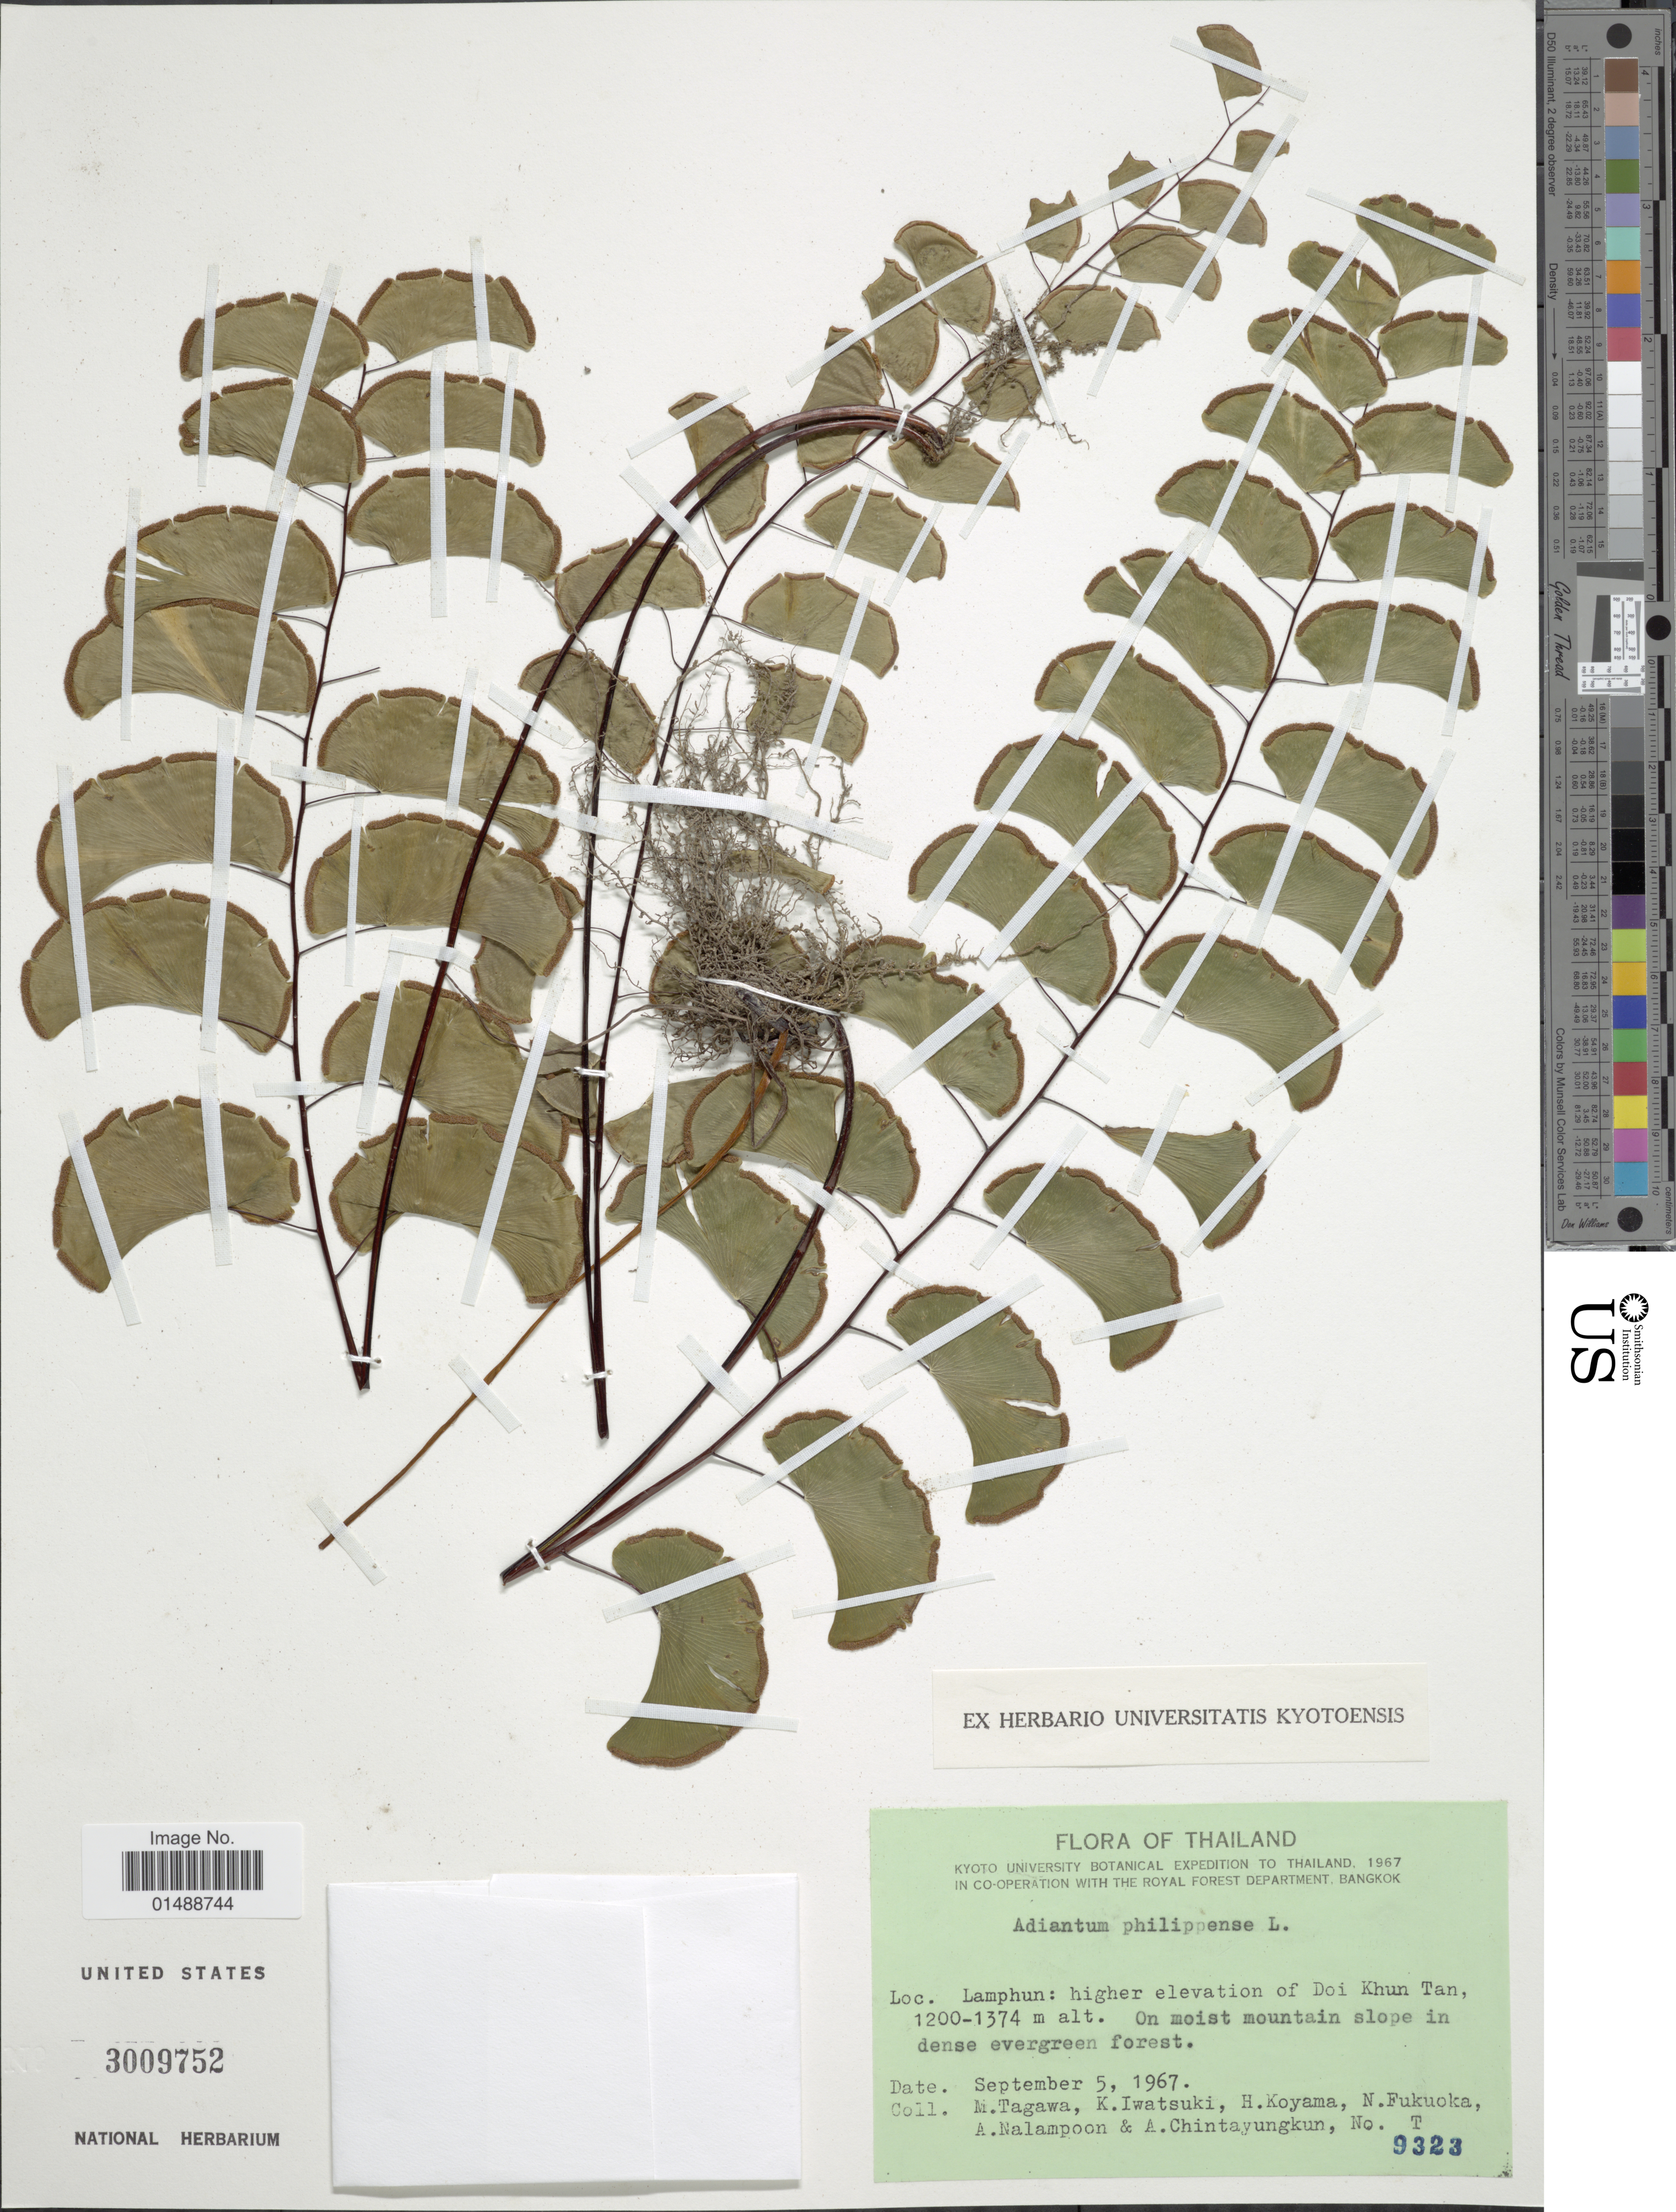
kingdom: Plantae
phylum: Tracheophyta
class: Polypodiopsida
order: Polypodiales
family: Pteridaceae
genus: Adiantum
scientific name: Adiantum philippense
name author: L.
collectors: M. Tagawa, K. Iwatsuki, T. Koyoma, N. Fukuoka & et al.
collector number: T9323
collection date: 1967-09-05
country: Thailand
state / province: Lamphun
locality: Thailand, Lamphun: higher elevation of Doi Khun Tan.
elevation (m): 1200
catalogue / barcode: US 3009752